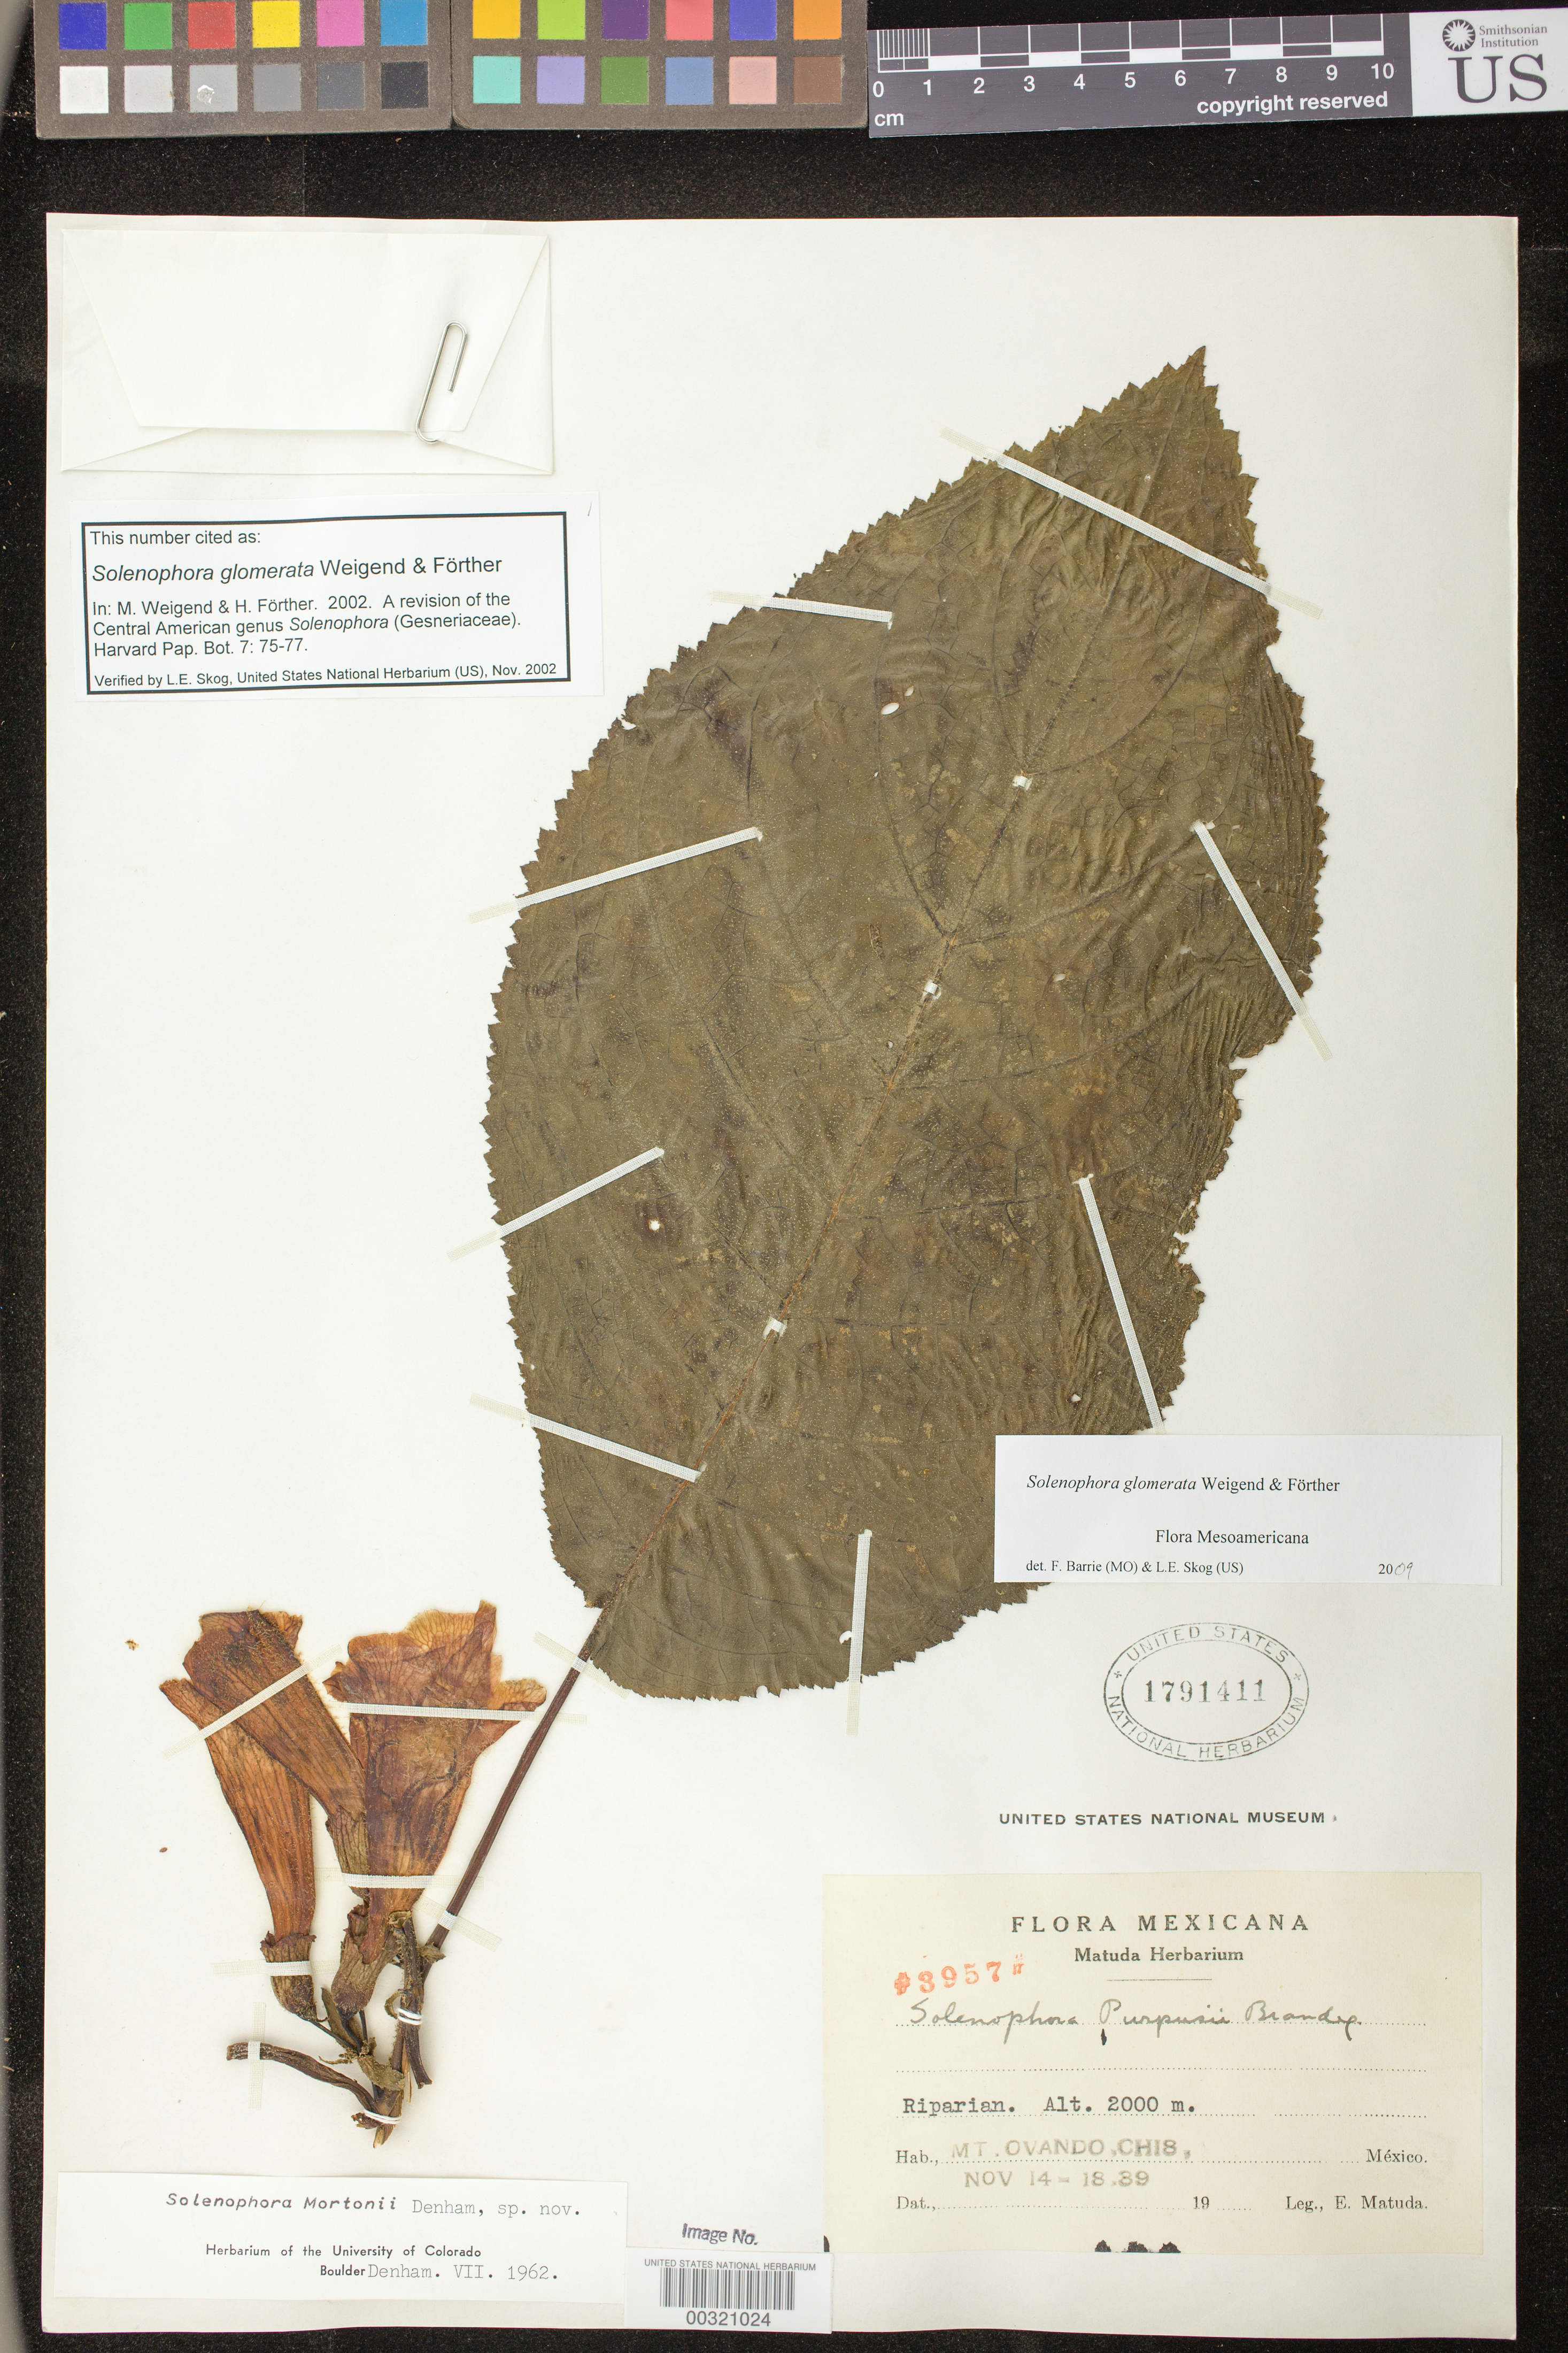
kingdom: Plantae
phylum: Tracheophyta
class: Magnoliopsida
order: Lamiales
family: Gesneriaceae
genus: Solenophora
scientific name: Solenophora glomerata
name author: Weigend & Förther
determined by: Weigend; Förther, Harald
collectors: E. Matuda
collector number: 3957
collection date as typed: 14-18 Nov 1939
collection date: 1939-11-14/1939-11-18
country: Mexico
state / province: Chiapas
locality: Mt Ovando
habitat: Riparian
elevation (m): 2000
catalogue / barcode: US 1791411